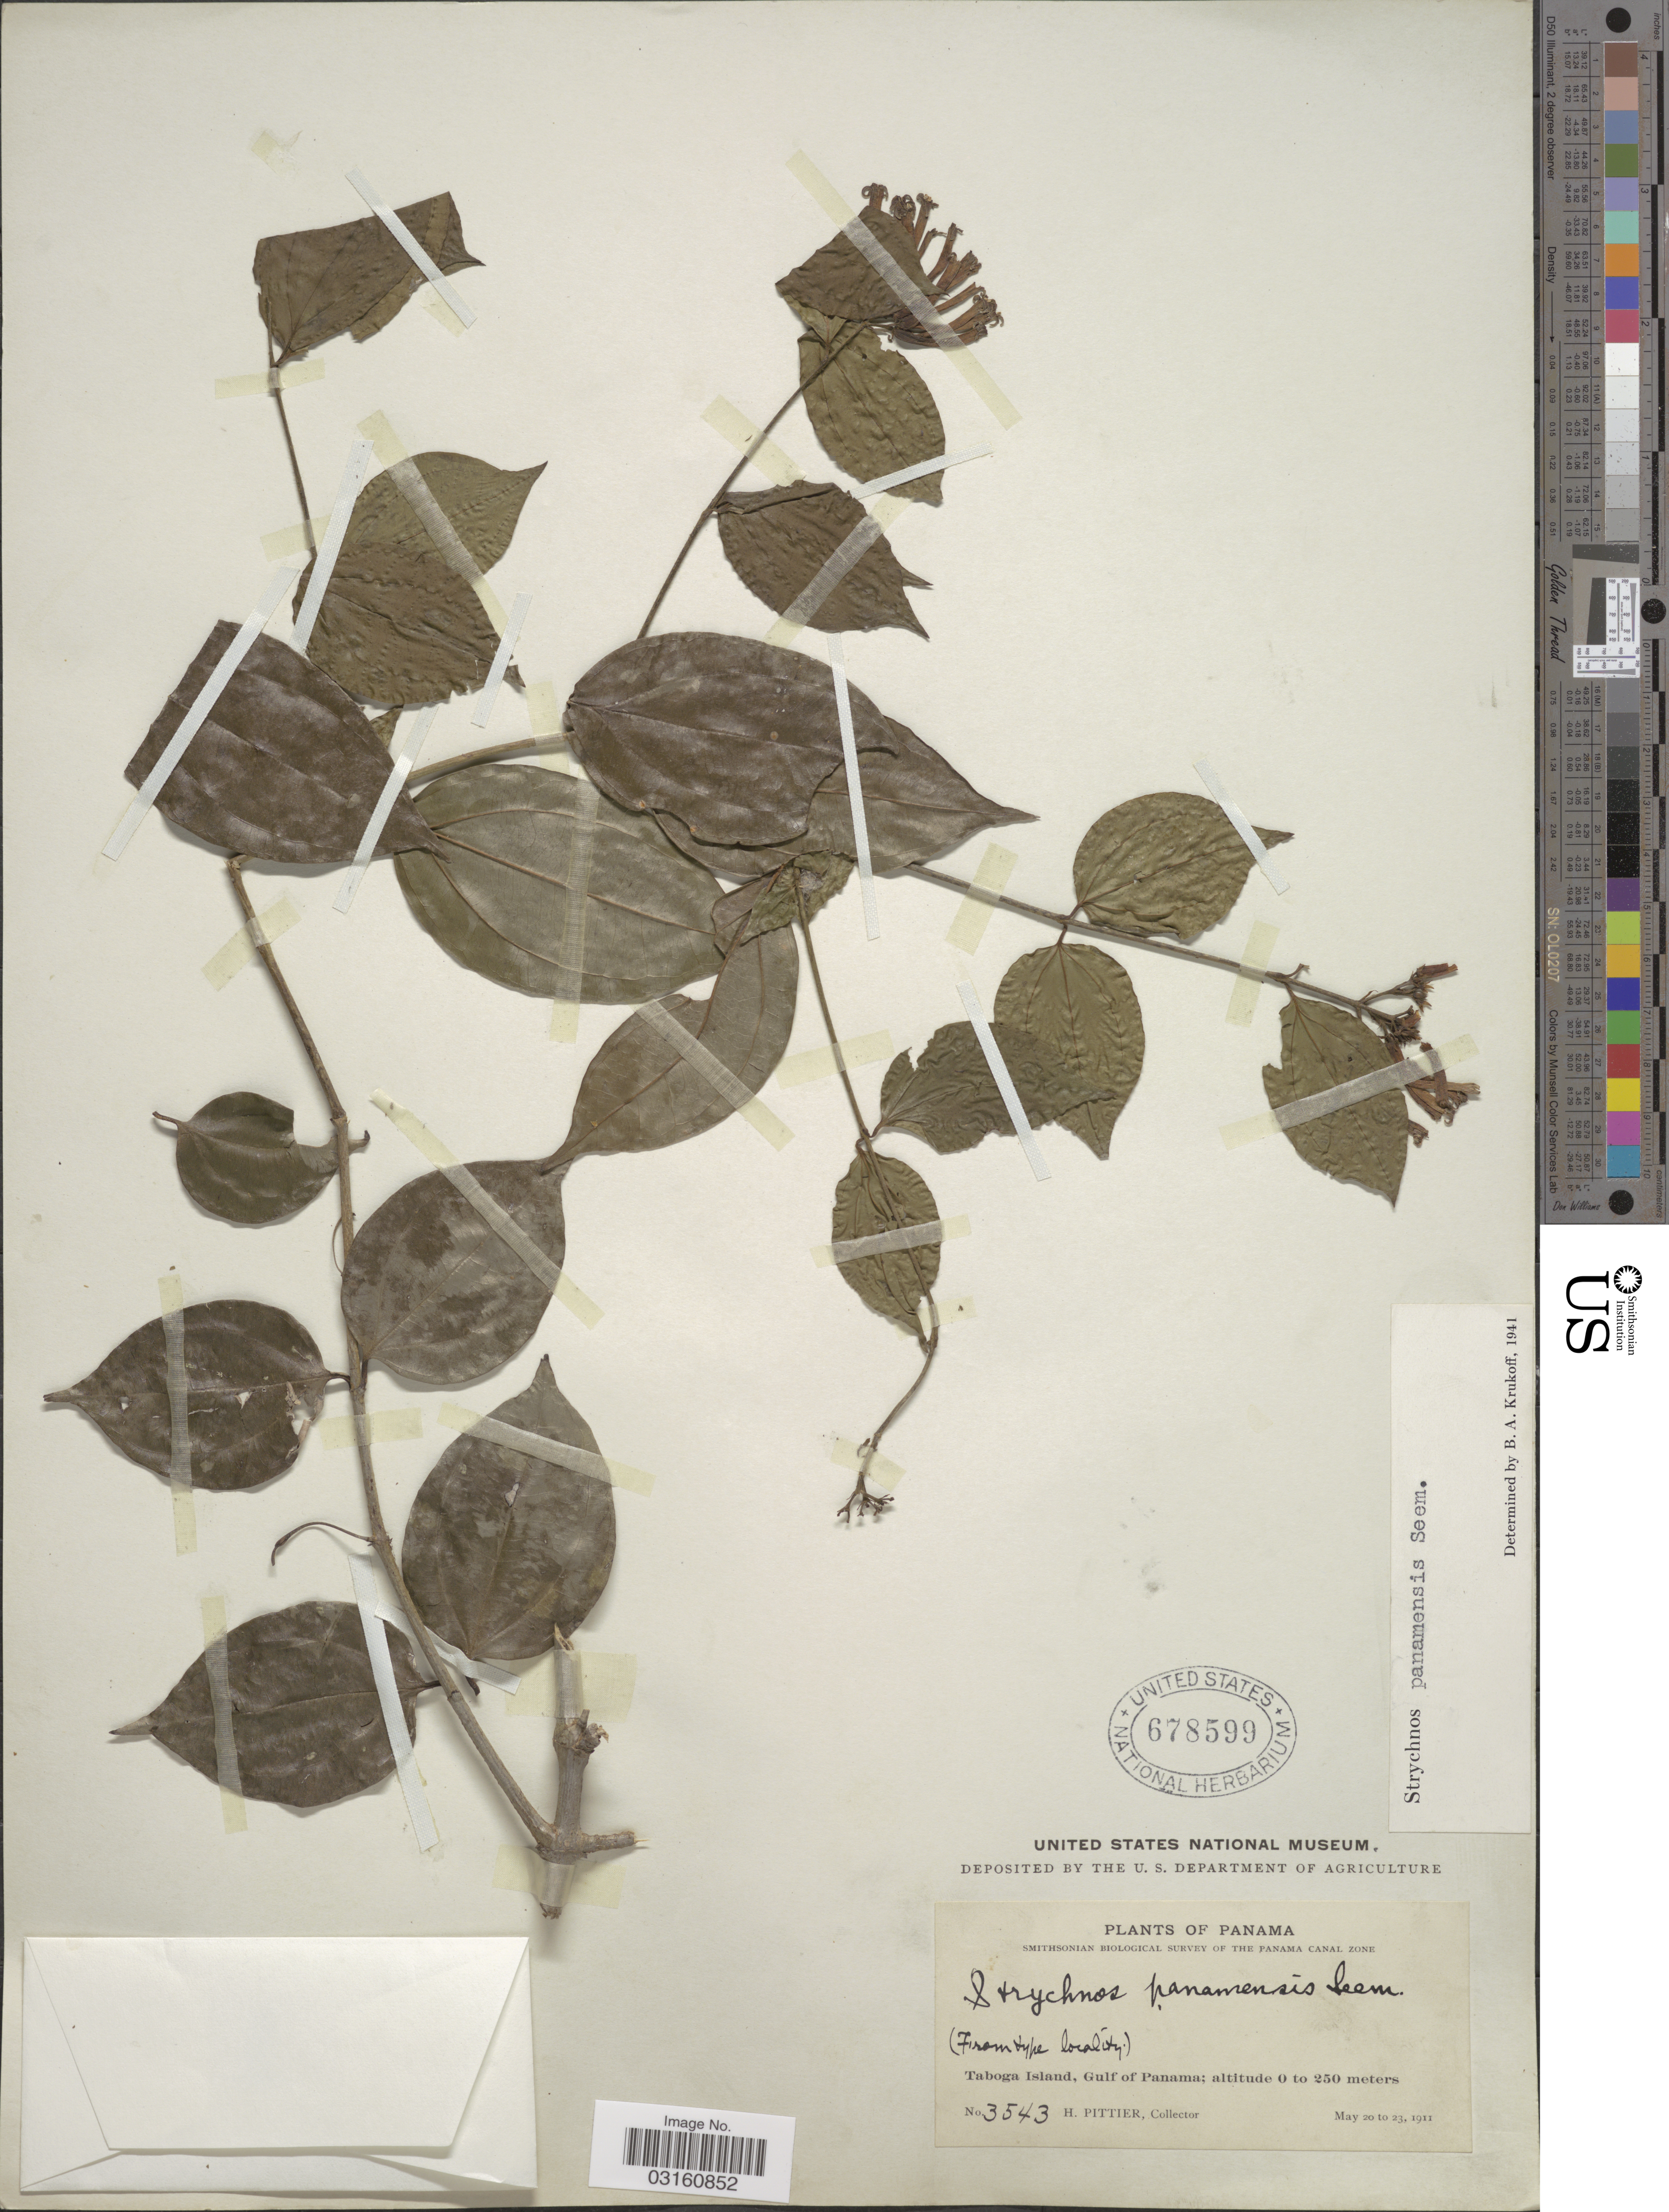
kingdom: Plantae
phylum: Tracheophyta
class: Magnoliopsida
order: Gentianales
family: Loganiaceae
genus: Strychnos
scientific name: Strychnos panamensis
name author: Seem.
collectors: H. F. Pittier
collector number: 3543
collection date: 1911-05-20/1911-05-23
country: Panama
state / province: Panamá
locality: Taboga Island, Gulf of Panama.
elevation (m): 0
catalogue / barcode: US 678599